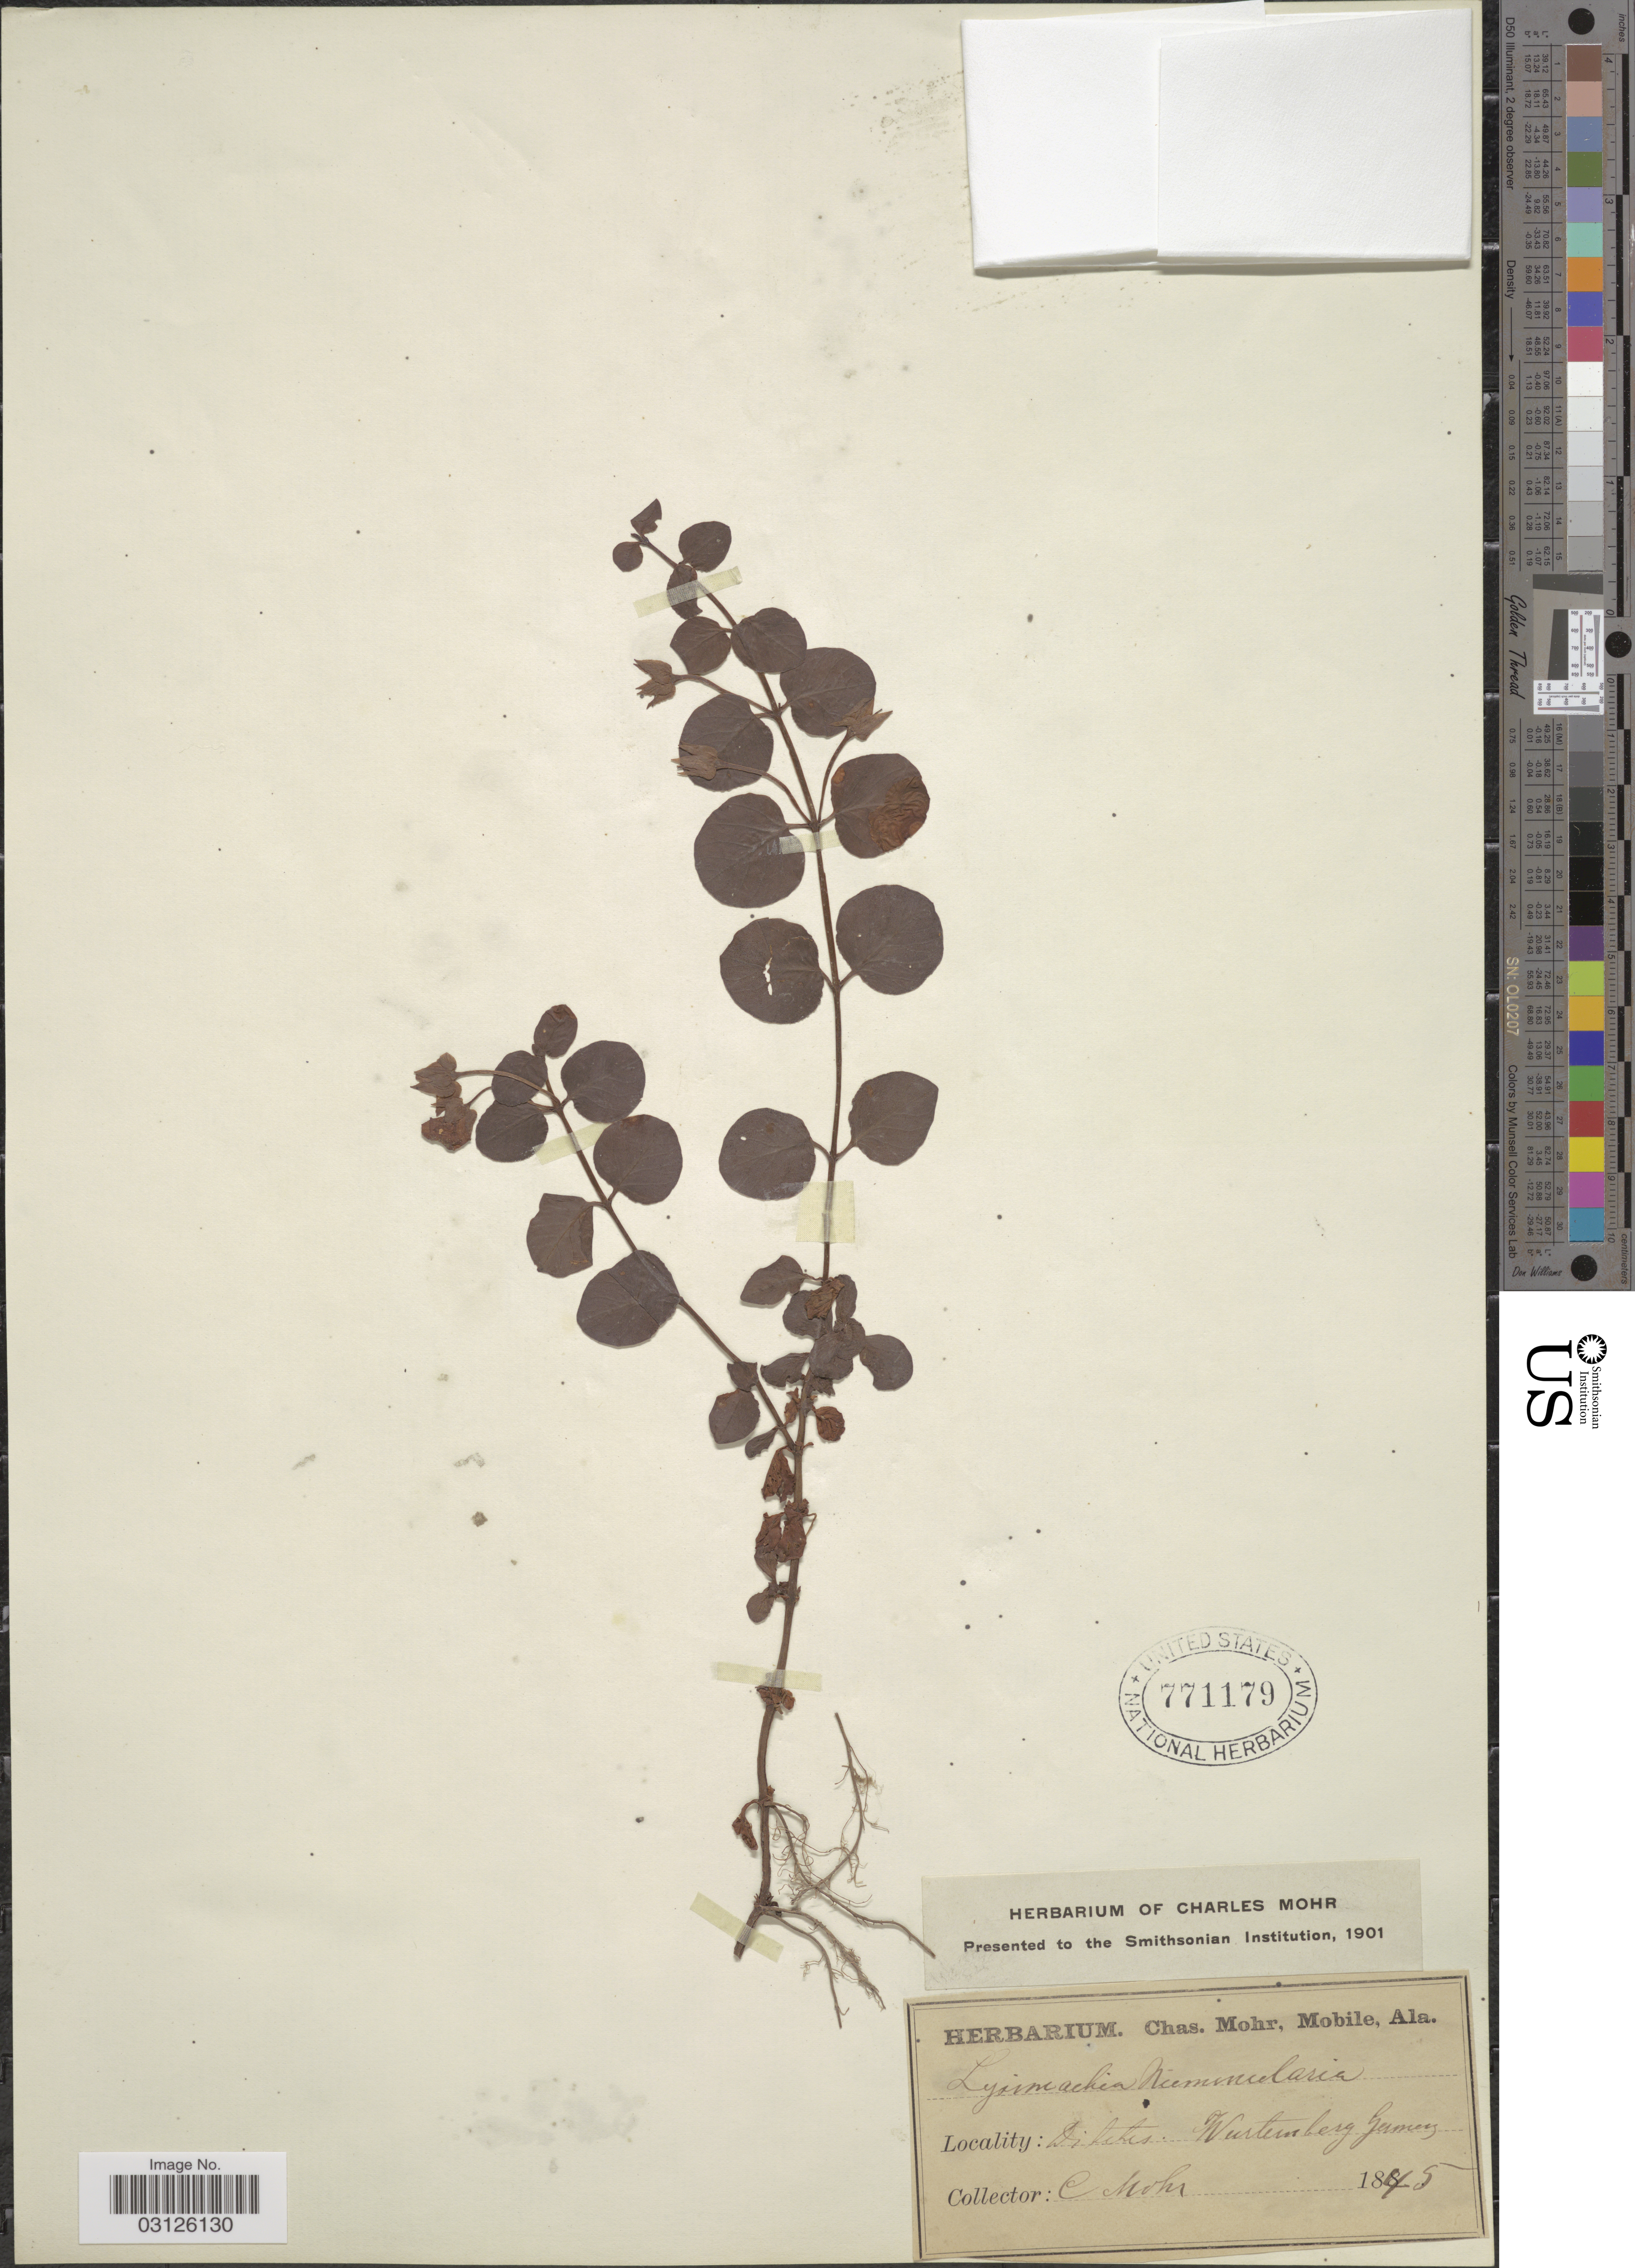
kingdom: Plantae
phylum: Tracheophyta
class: Magnoliopsida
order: Ericales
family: Primulaceae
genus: Lysimachia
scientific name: Lysimachia nummularia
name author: L.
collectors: Mohr, C. T. (herbarium)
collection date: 1845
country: Germany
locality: Ditches,Wurtemberg.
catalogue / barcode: US 771179